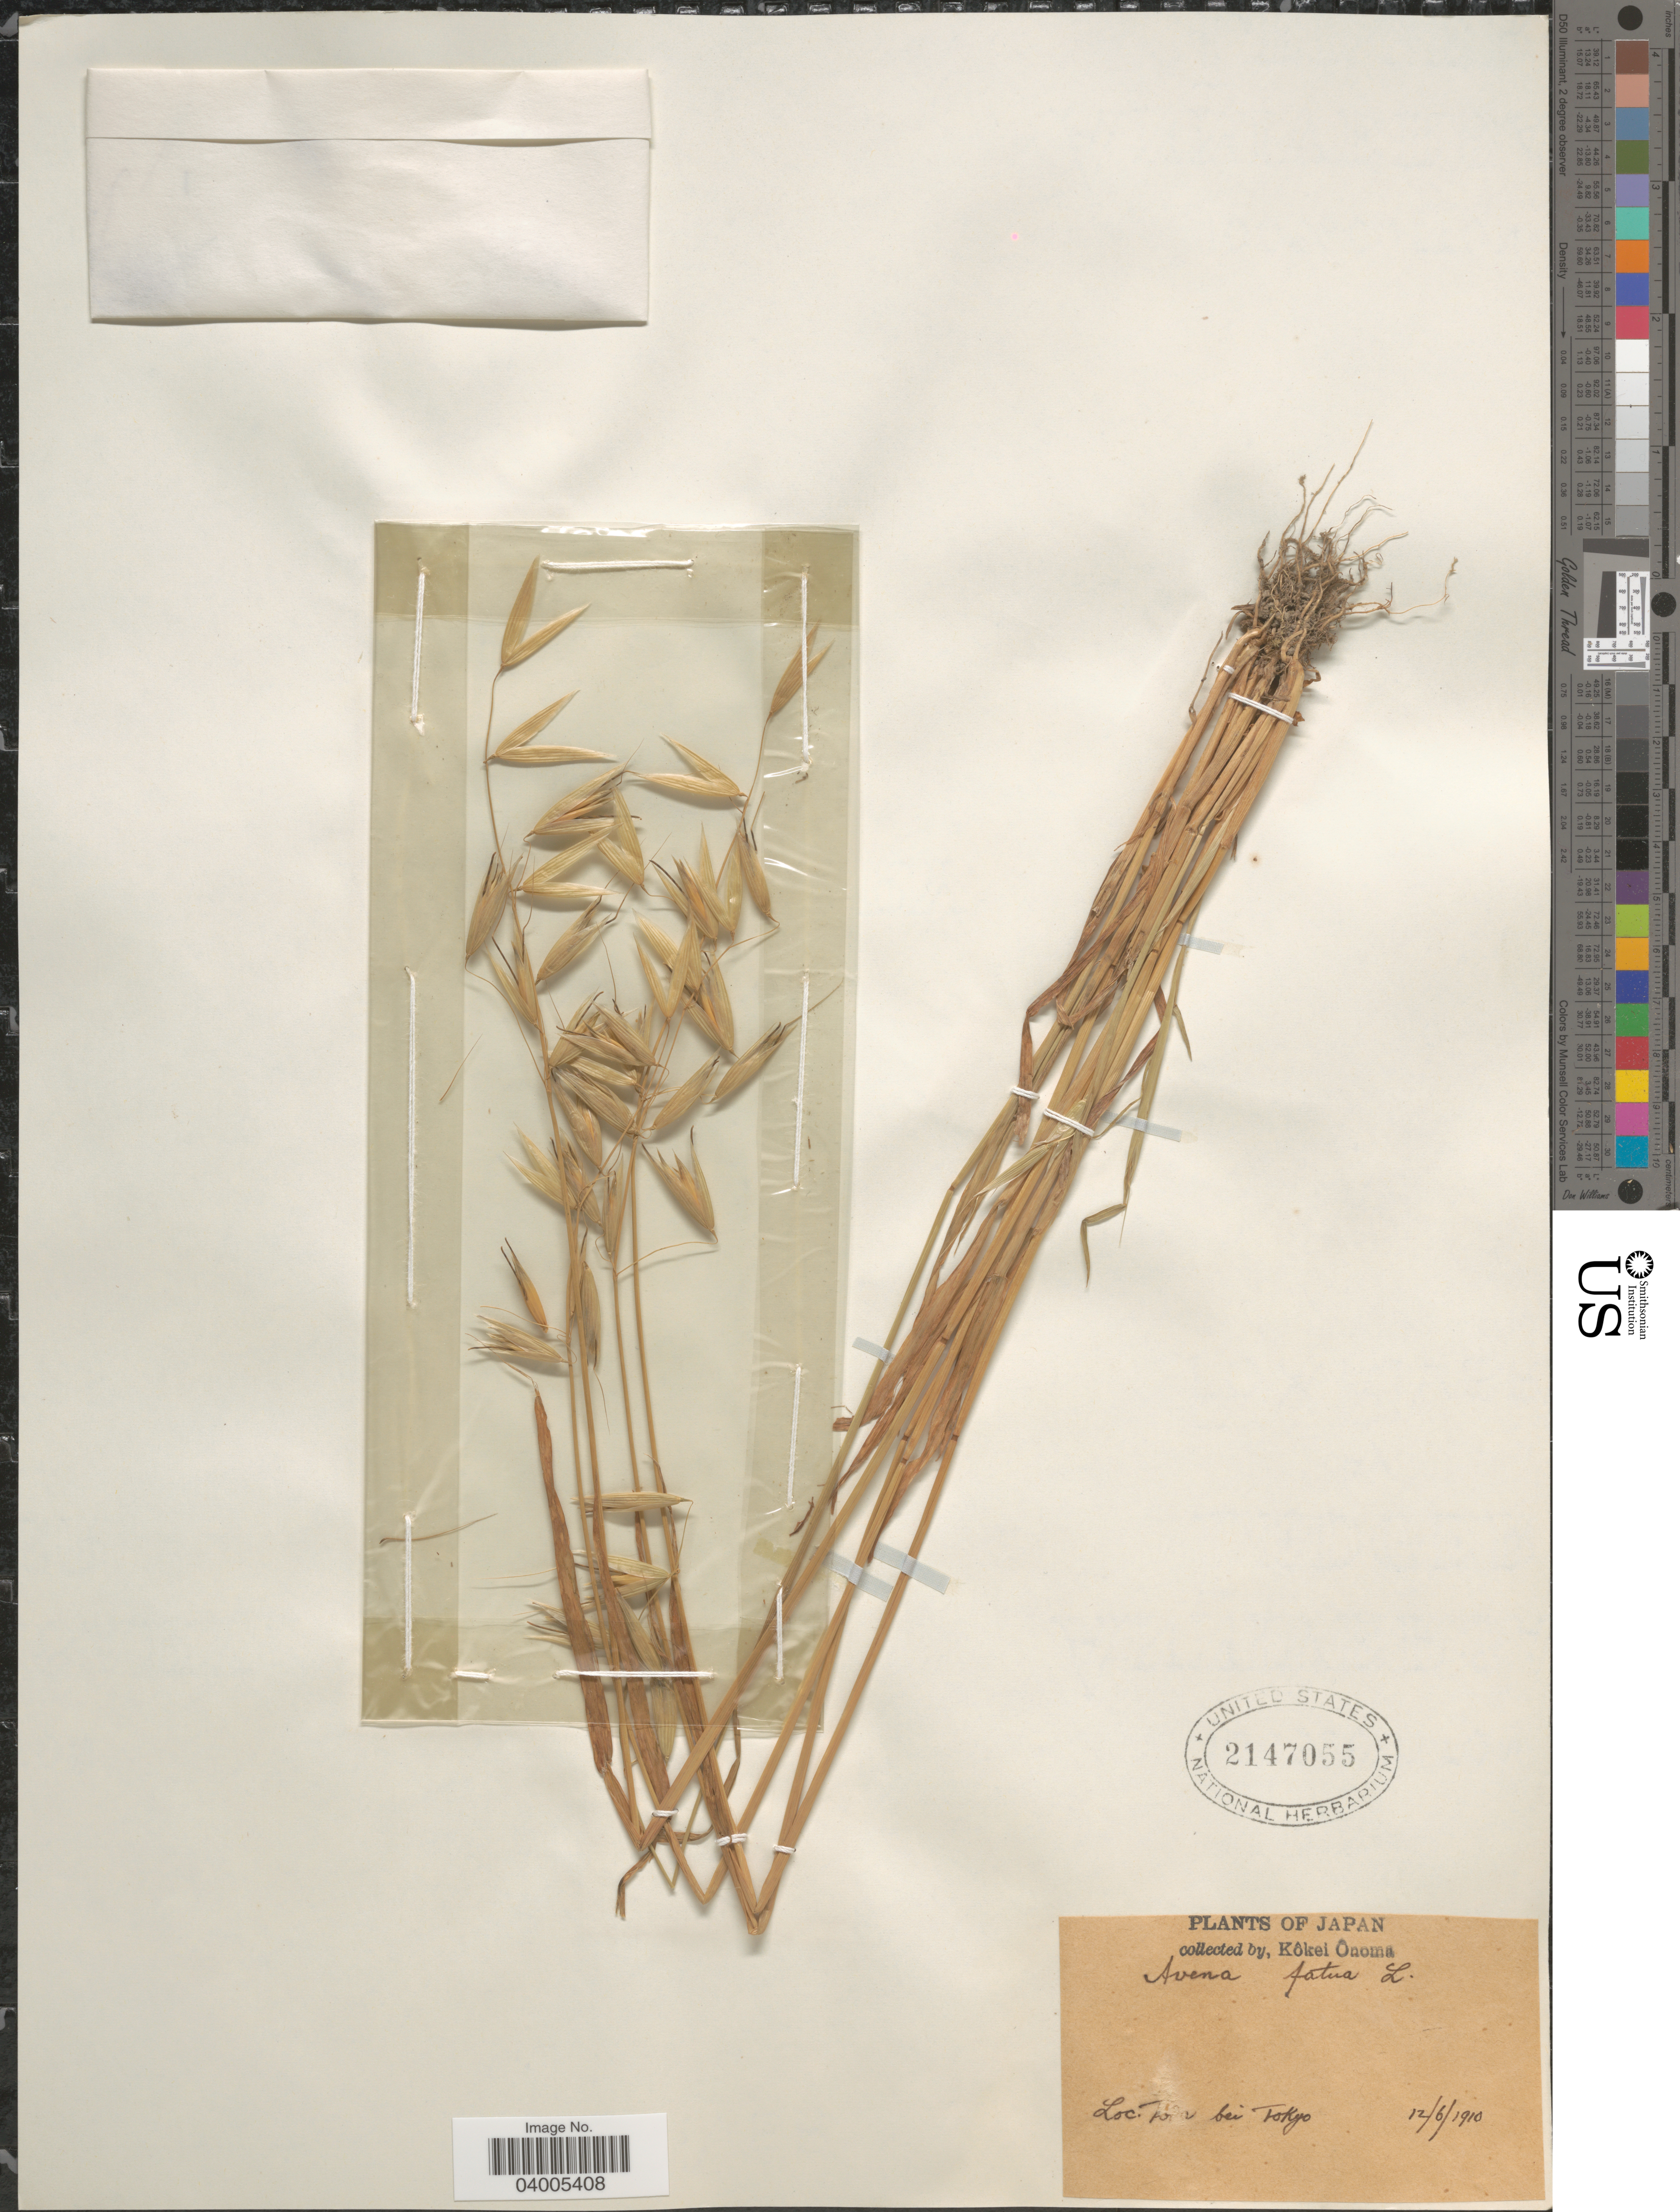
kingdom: Plantae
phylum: Tracheophyta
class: Liliopsida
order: Poales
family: Poaceae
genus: Avena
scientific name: Avena fatua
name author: L.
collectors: K. Onoma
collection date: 1910-06-12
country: Japan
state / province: Tokyo, Federal City of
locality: Toda bei Tokyo.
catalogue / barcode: US 2147055